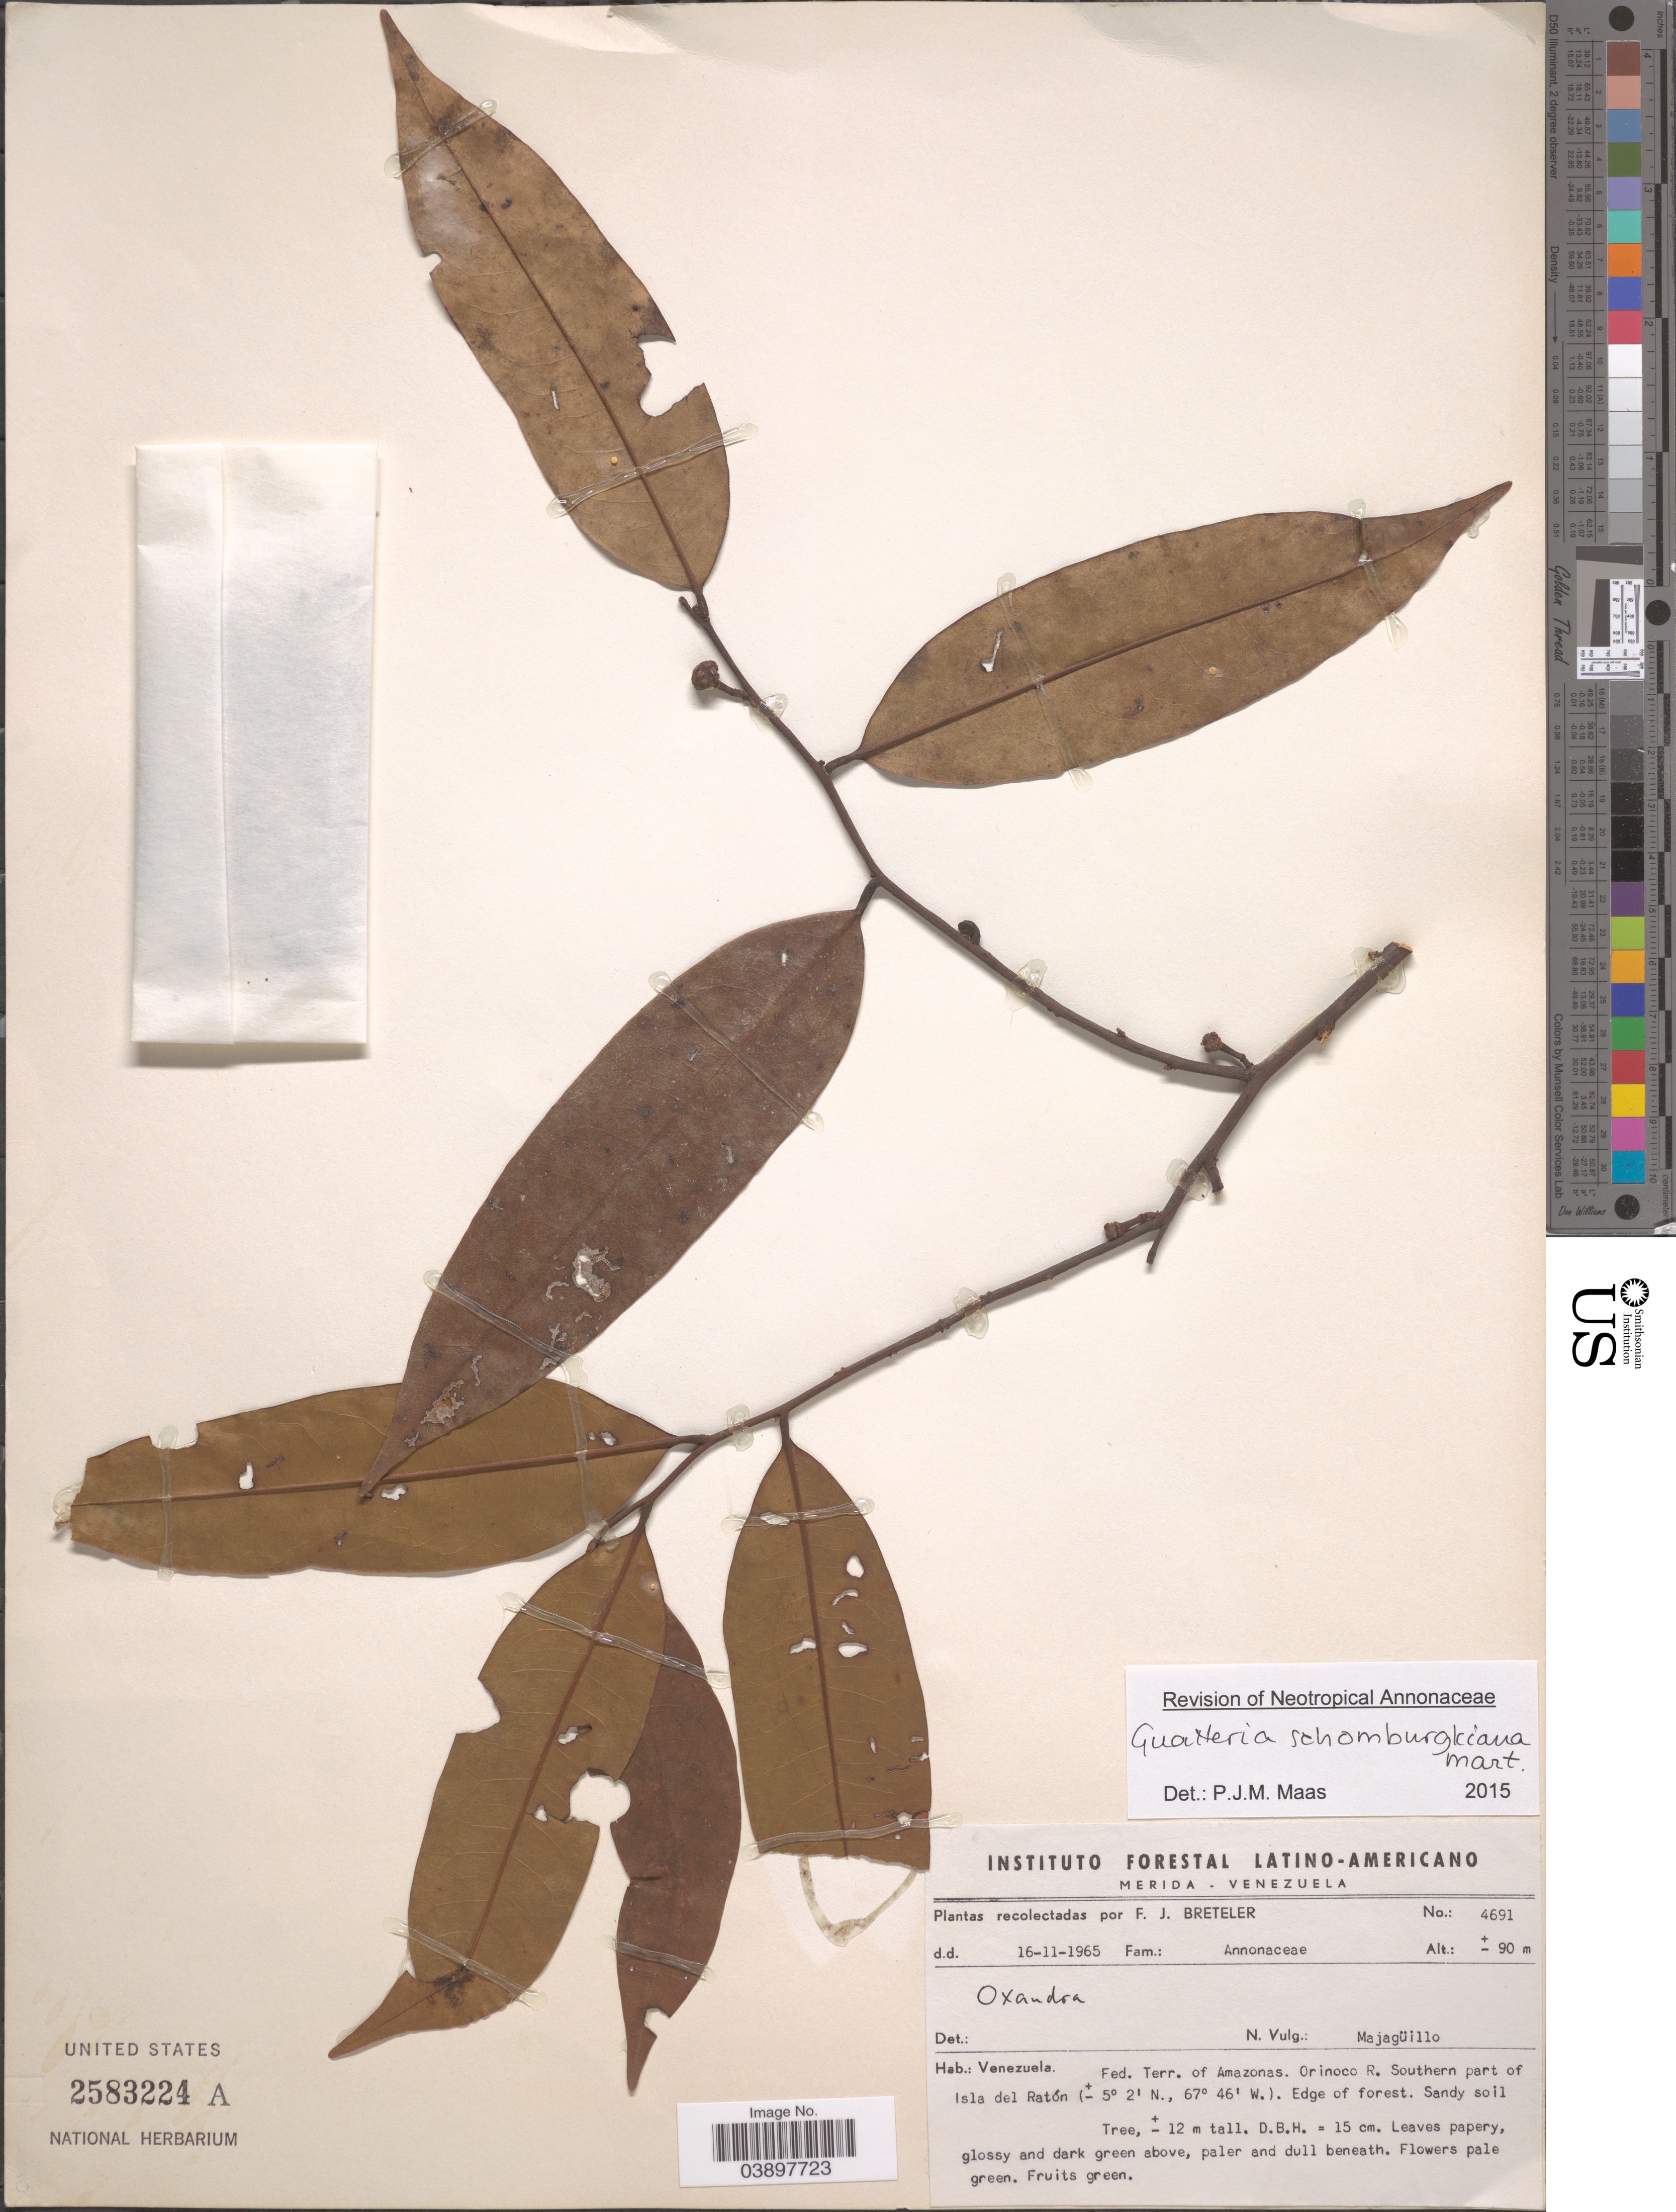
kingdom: Plantae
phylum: Tracheophyta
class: Magnoliopsida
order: Magnoliales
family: Annonaceae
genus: Guatteria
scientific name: Guatteria schomburgkiana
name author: Mart.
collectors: F. J. Breteler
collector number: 4691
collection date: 1965-11-16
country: Venezuela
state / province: Amazonas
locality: Fed. Terr. of Amazonas. Orinoco R. Southern part of Isla del Ratón.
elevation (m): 90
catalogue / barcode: US 2583224A